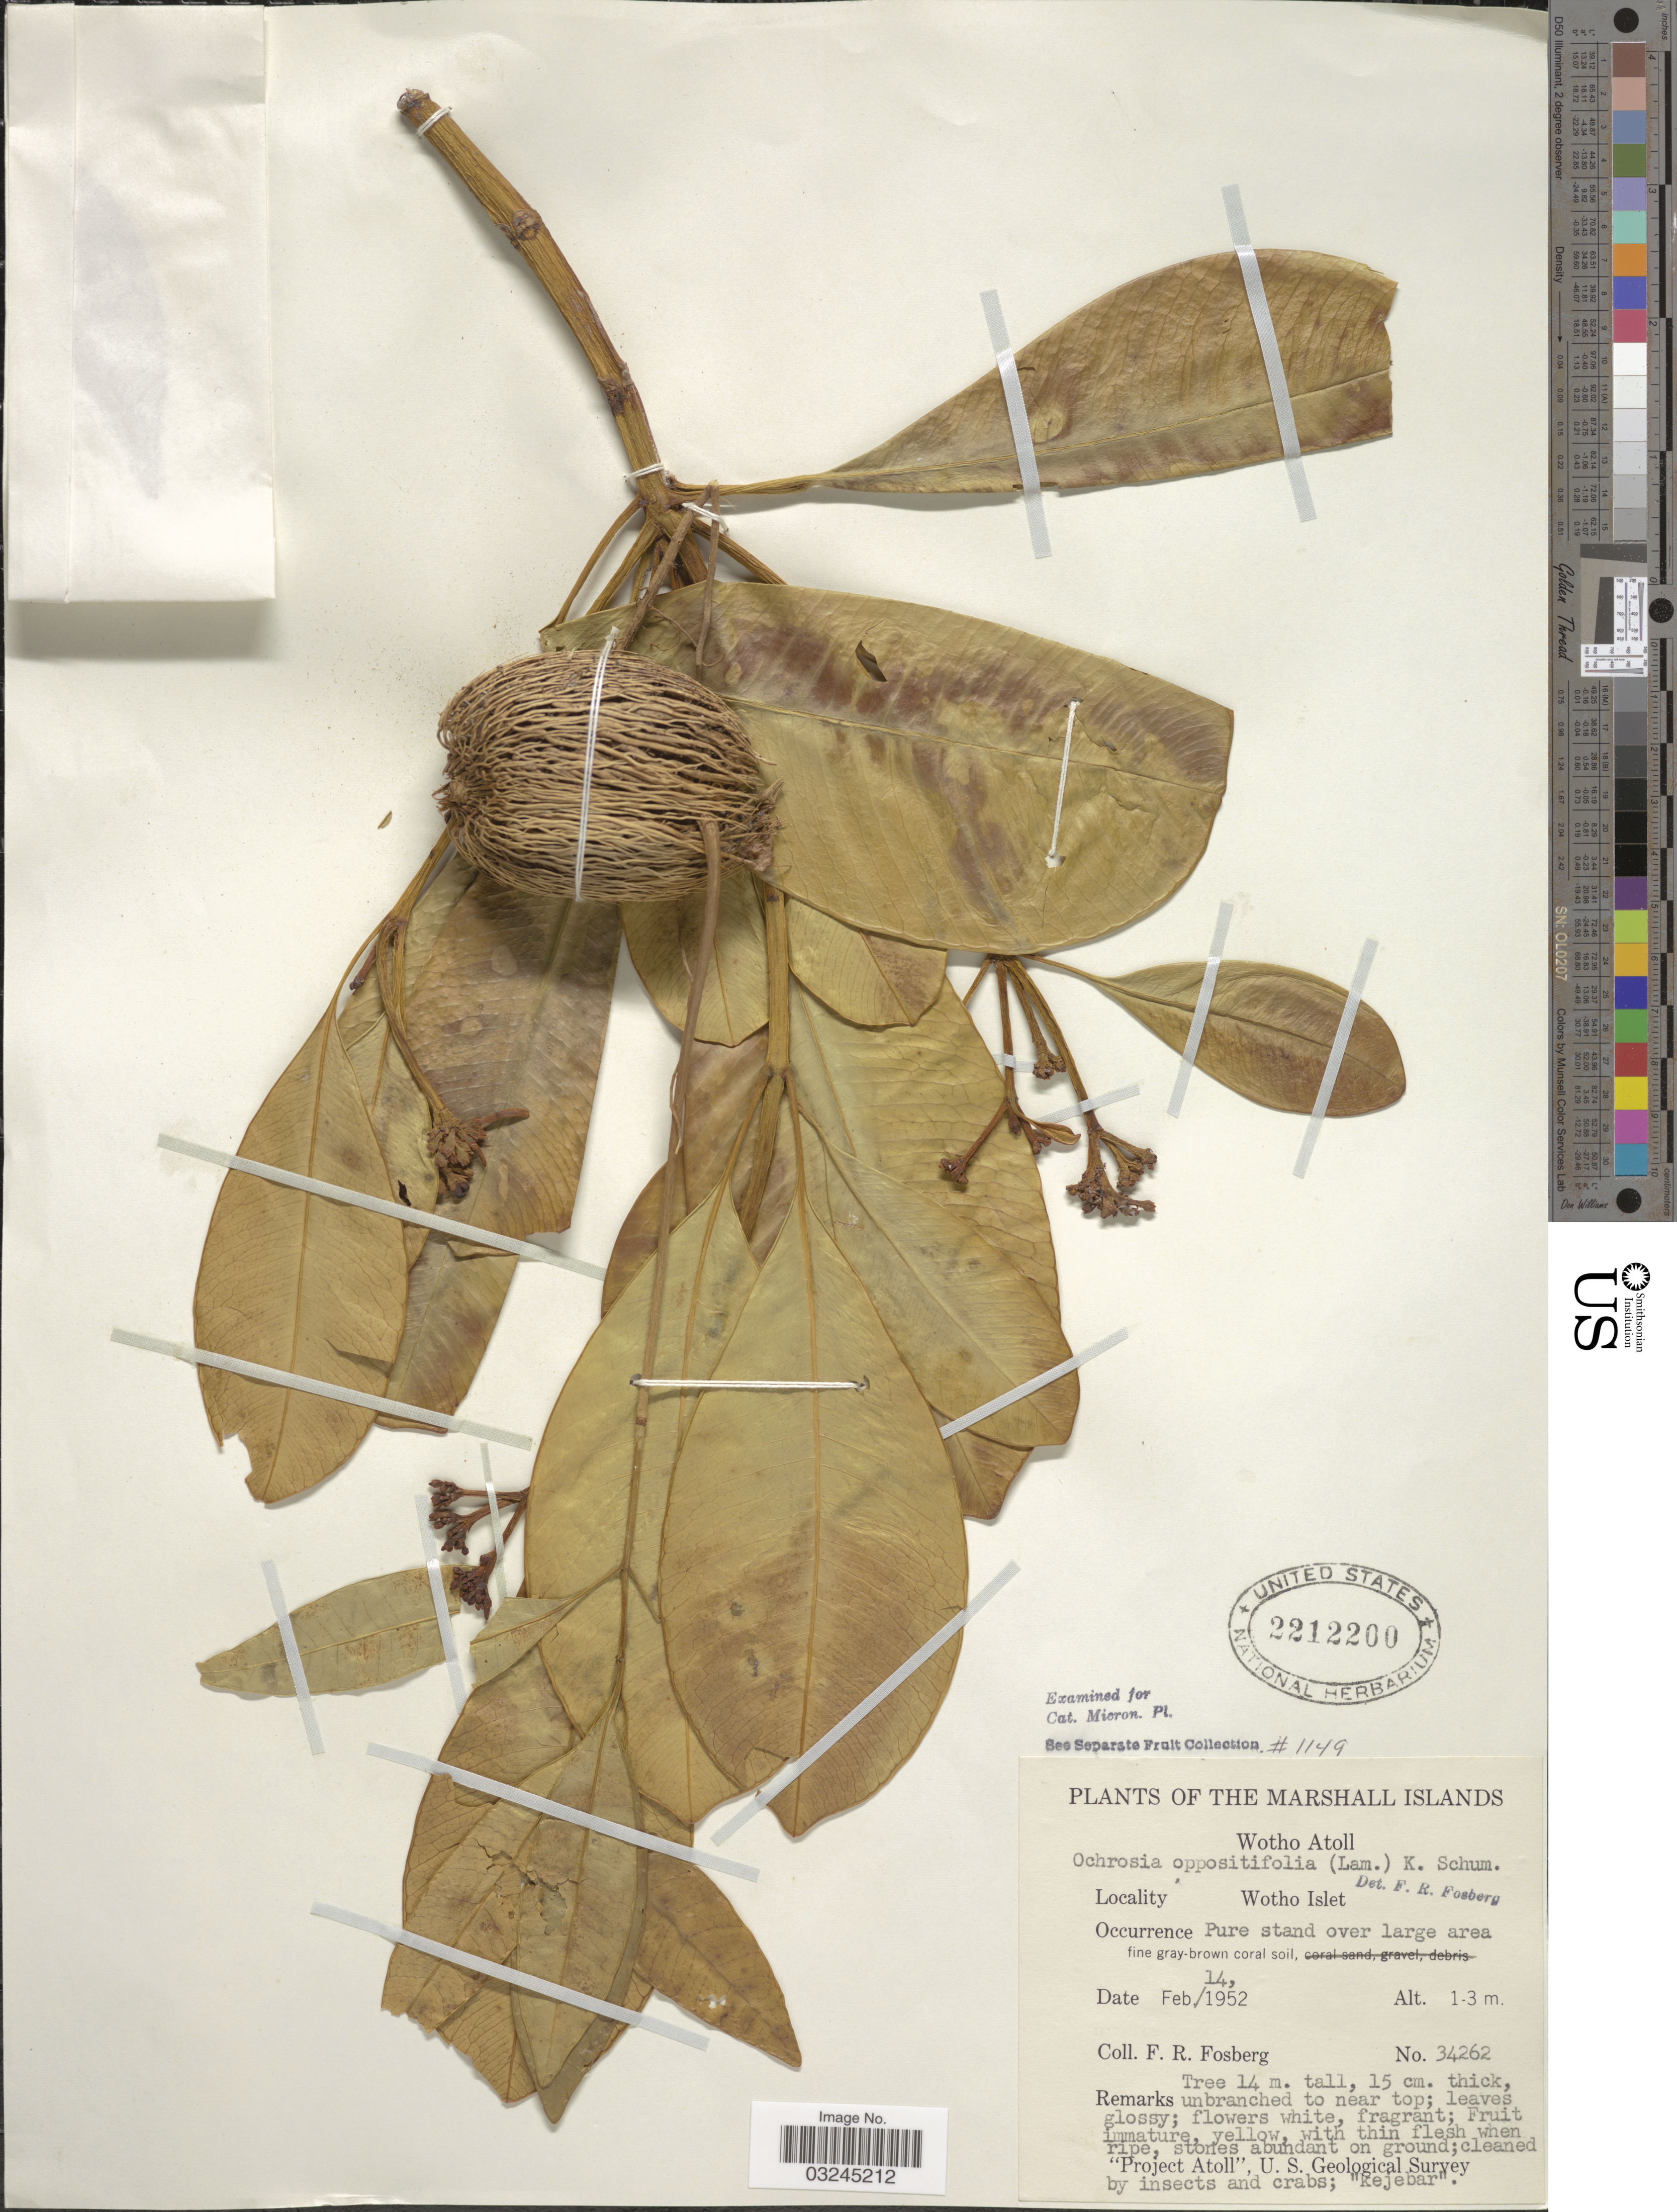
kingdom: Plantae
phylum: Tracheophyta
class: Magnoliopsida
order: Gentianales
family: Apocynaceae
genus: Ochrosia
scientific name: Ochrosia oppositifolia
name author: (Lam.) K. Schum.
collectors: F. R. Fosberg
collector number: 34262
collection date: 1952-02-14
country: Marshall Islands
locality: Wotho Atoll. Wotho Islet.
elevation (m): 1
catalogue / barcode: US 2212200